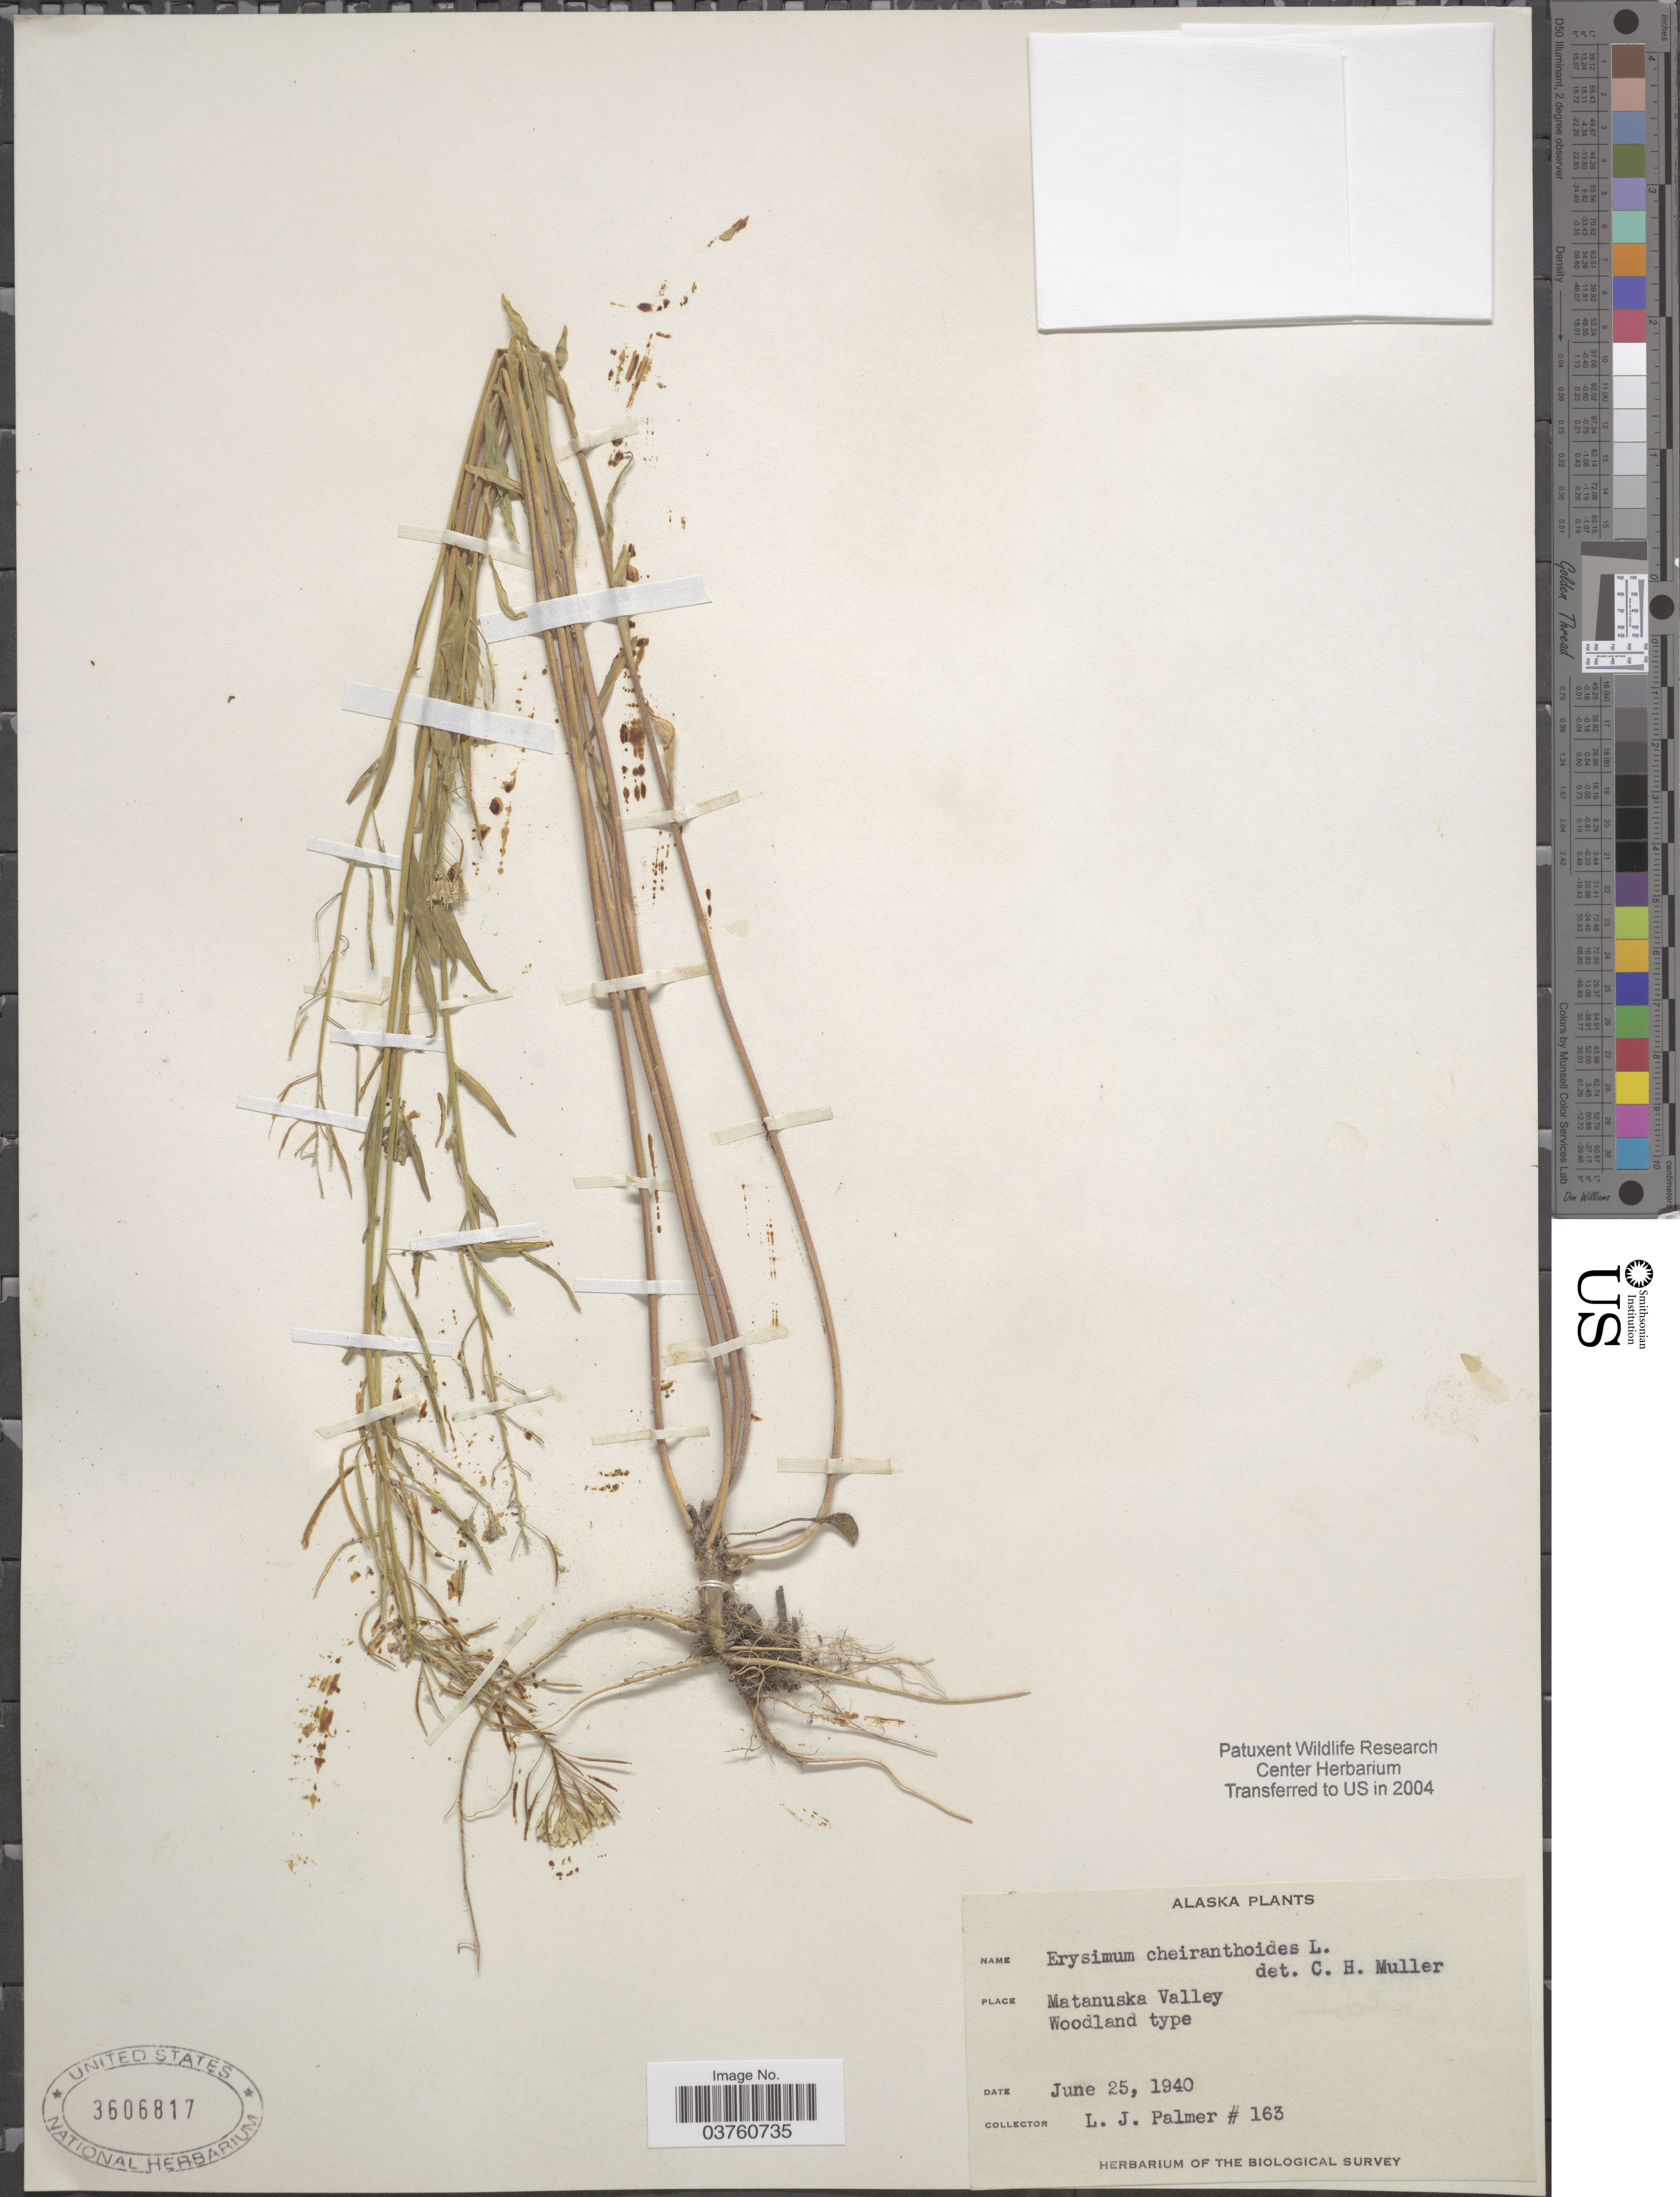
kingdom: Plantae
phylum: Tracheophyta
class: Magnoliopsida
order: Brassicales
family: Brassicaceae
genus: Erysimum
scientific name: Erysimum cheiranthoides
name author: L.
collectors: L. J. Palmer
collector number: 163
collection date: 1940-06-25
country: United States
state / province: Alaska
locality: Matanuska Valley.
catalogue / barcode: US 3606817